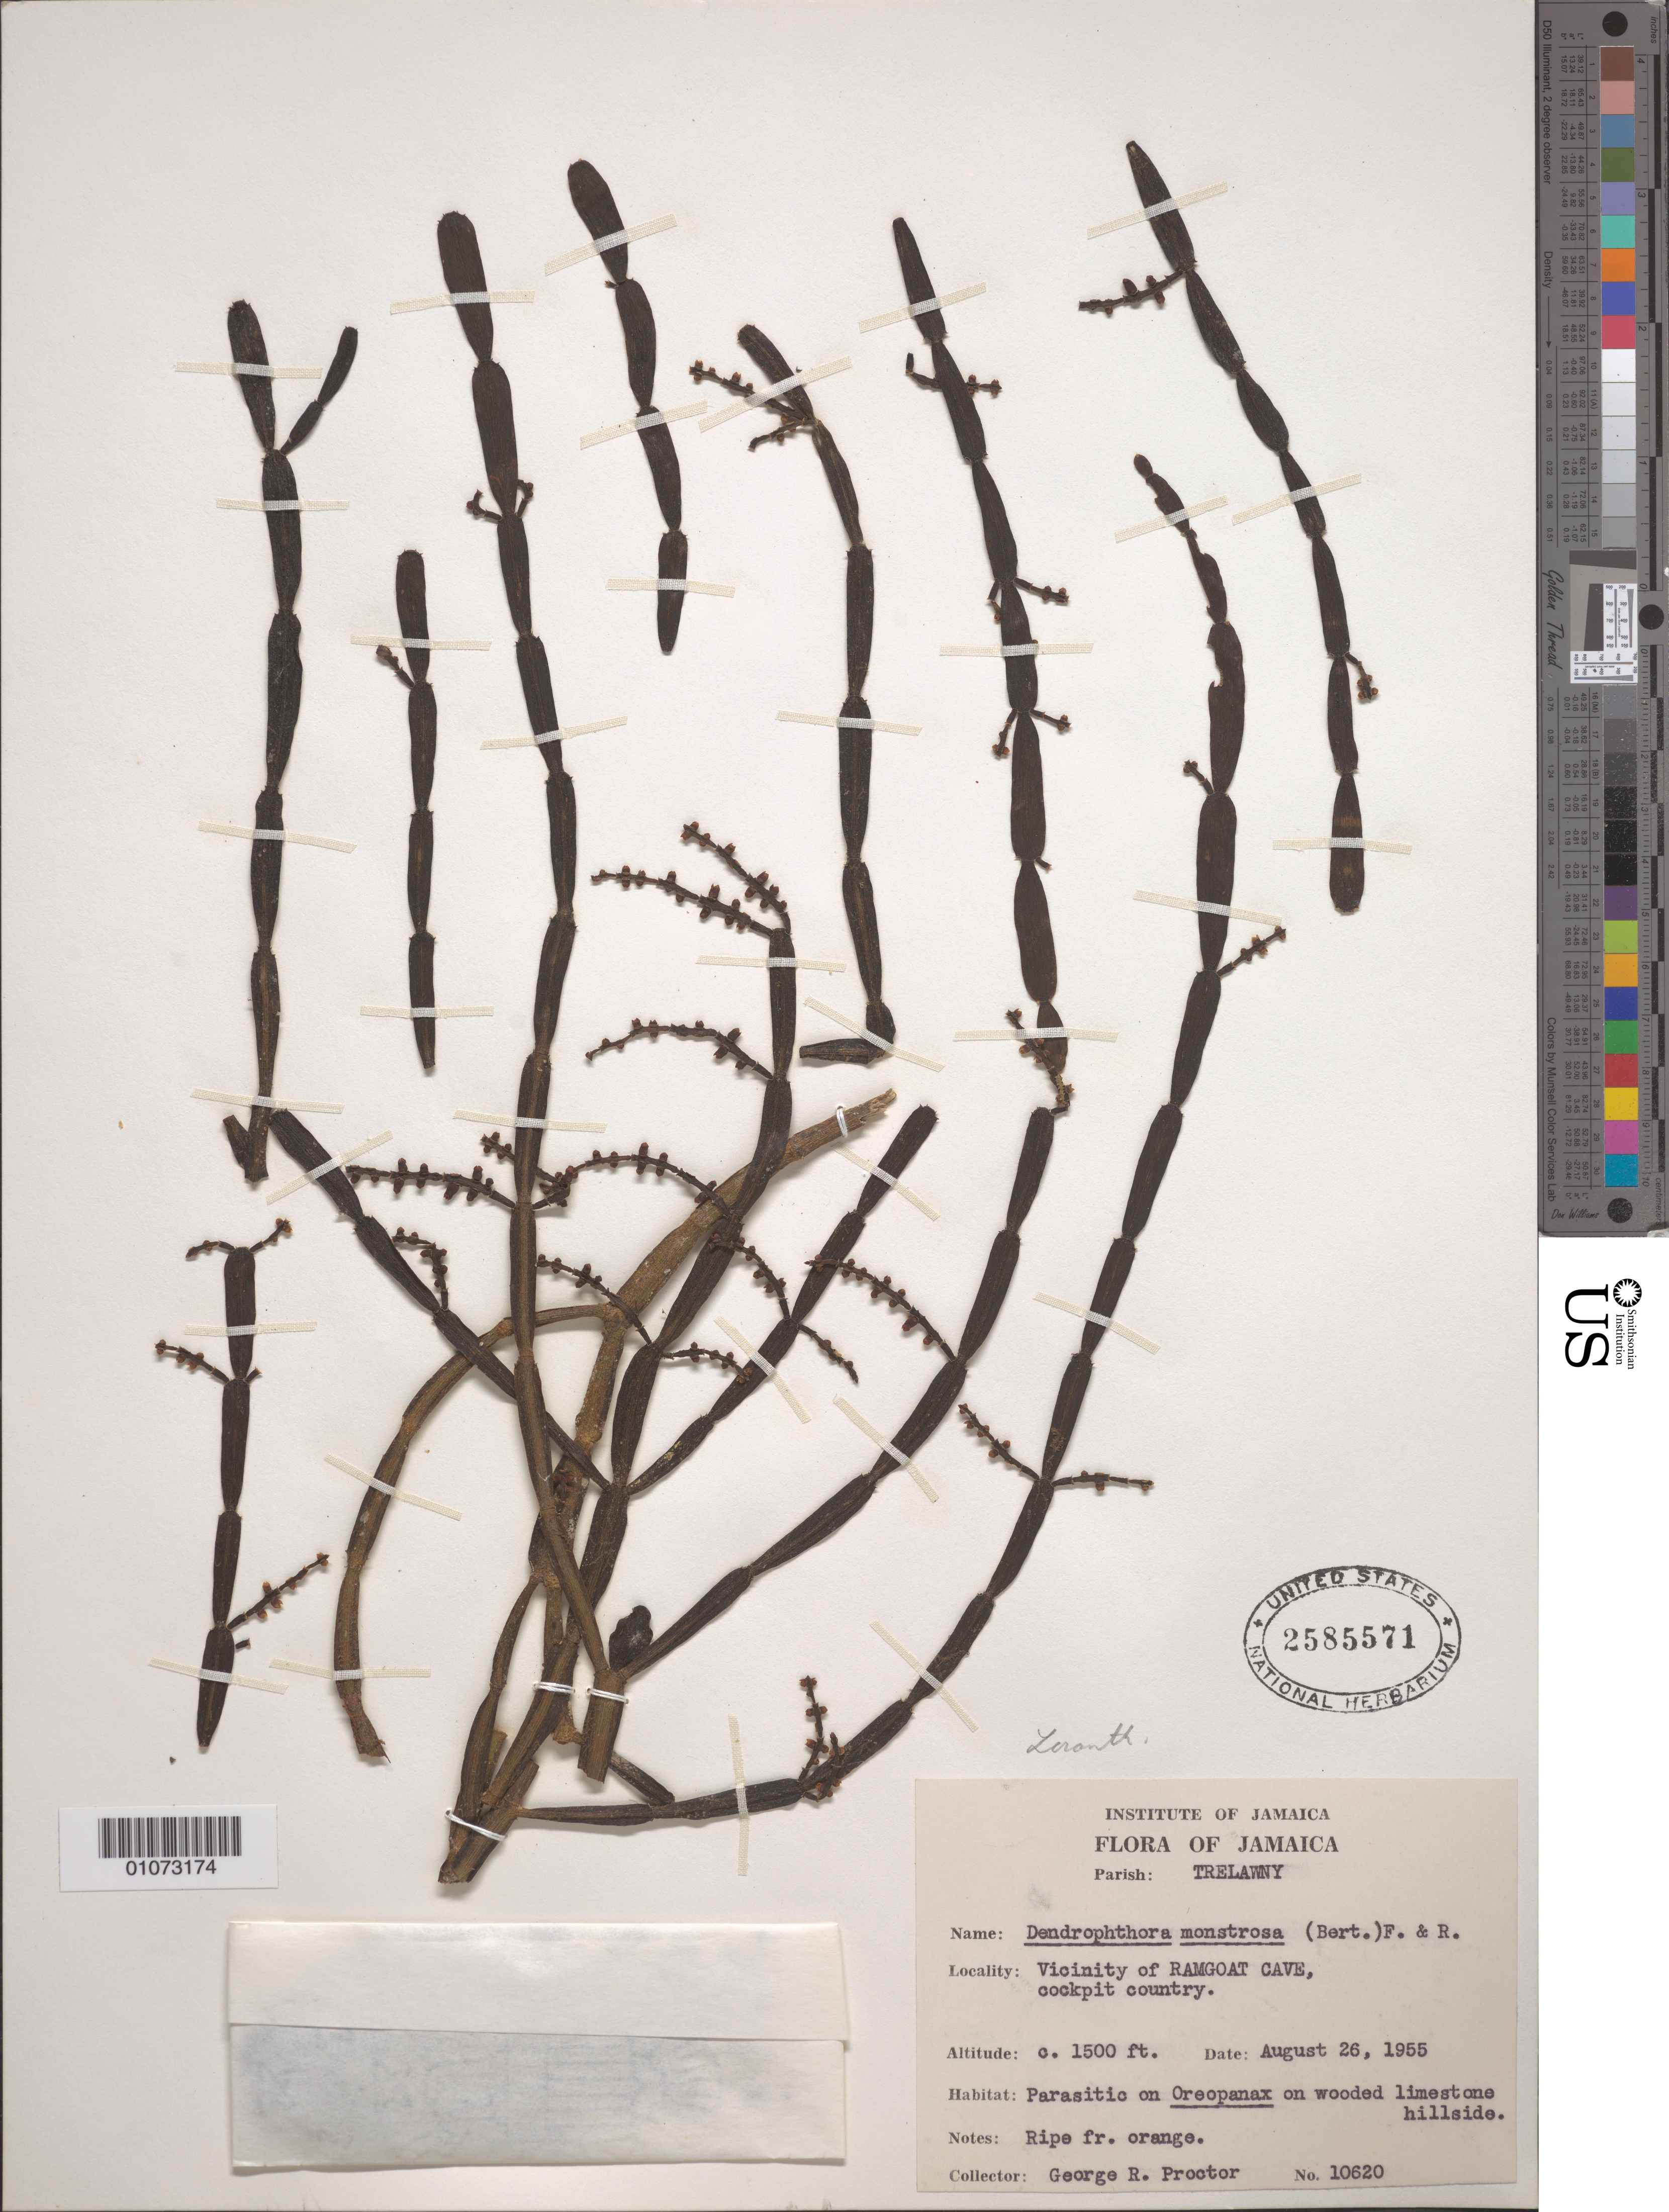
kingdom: Plantae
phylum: Tracheophyta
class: Magnoliopsida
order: Santalales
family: Viscaceae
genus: Dendrophthora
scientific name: Dendrophthora opuntioides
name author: (L.) Eichler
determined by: Caraballo-Ortiz, Marcos A., (MISS), University of Mississippi (UNITED STATES)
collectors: G. R. Proctor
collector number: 10620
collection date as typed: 26 Aug 1955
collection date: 1955-08-26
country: Jamaica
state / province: Trelawny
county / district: Ramgoat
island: Jamaica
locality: Vicinity of Ramgoat Cave, Cockpit country.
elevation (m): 457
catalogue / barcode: US 2585571